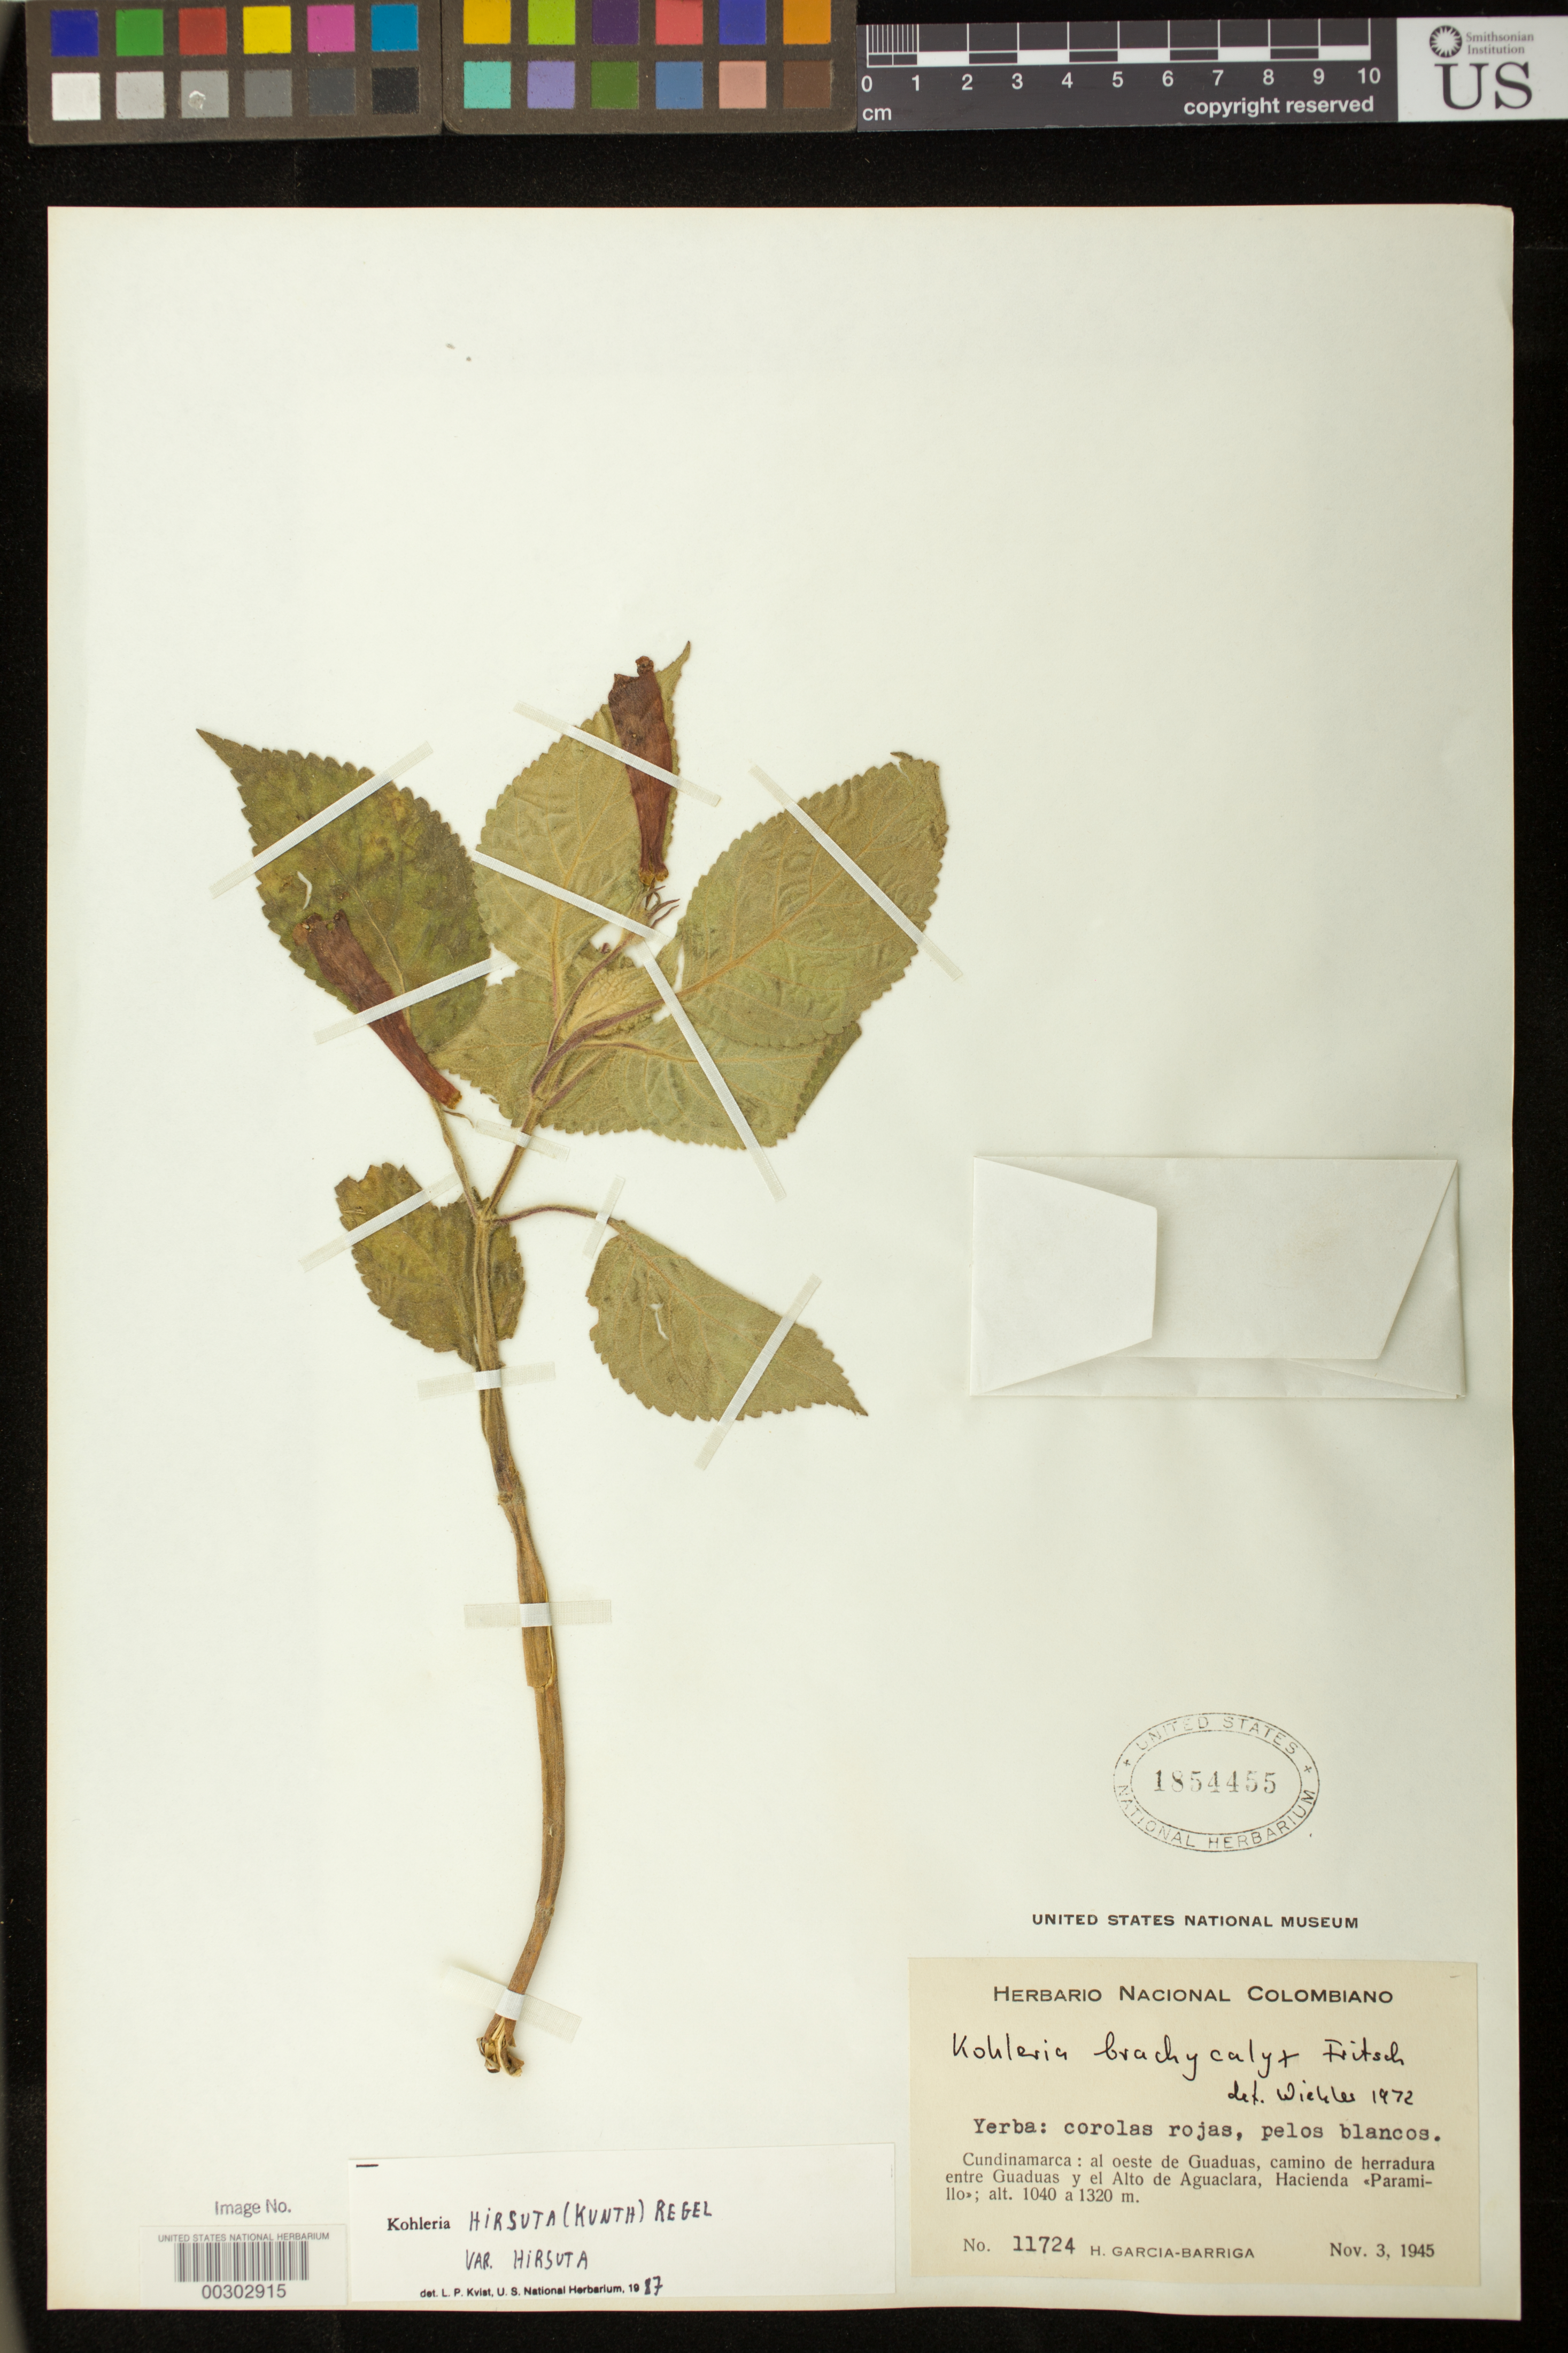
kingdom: Plantae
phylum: Tracheophyta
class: Magnoliopsida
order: Lamiales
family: Gesneriaceae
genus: Kohleria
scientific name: Kohleria hirsuta var. hirsuta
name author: (Kunth) Regel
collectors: H. García Barriga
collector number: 11724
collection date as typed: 03 Nov 1945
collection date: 1945-11-03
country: Colombia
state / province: Cundinamarca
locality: W of Guaduas, road between Guaduas and Alto de Aguaclara, Hacienda "Paramillo"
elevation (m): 1040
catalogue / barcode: US 1854455